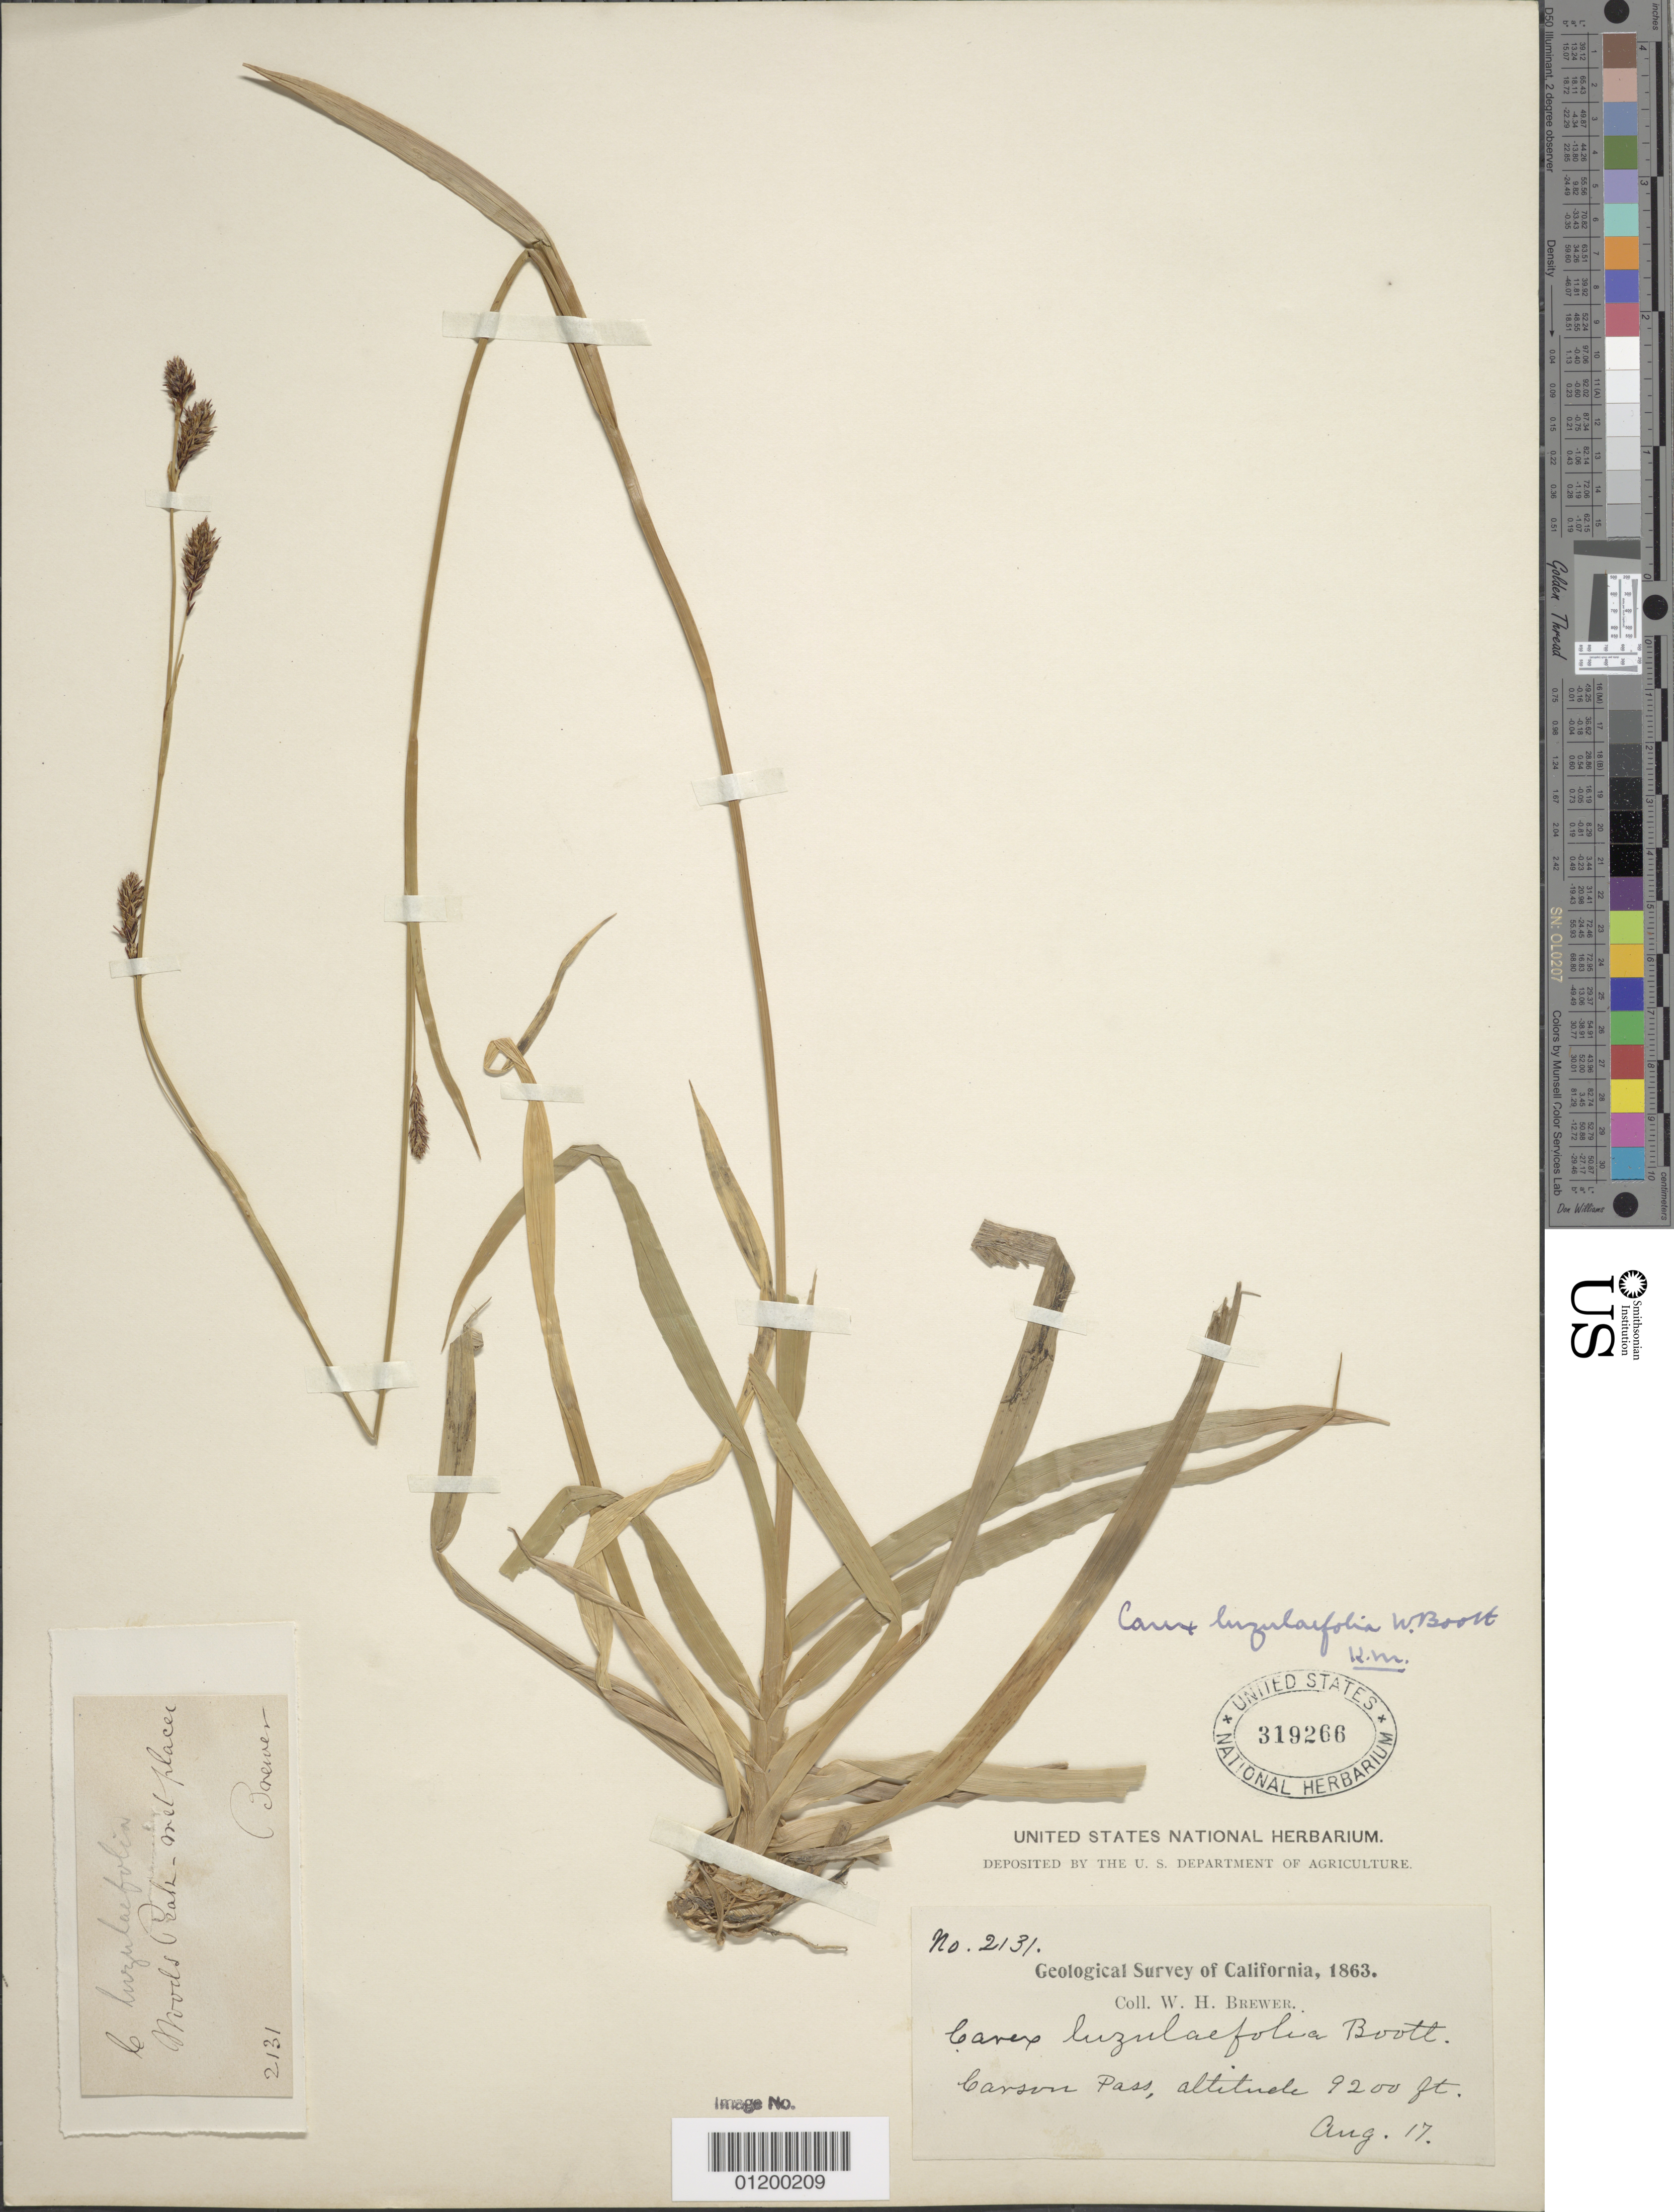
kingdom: Plantae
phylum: Tracheophyta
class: Liliopsida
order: Poales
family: Cyperaceae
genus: Carex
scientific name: Carex luzulifolia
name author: W. Boott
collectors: W. H. Brewer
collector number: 2131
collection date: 1863-08-17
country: United States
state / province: California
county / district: Alpine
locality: Carson Pass.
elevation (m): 2804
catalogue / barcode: US 319266